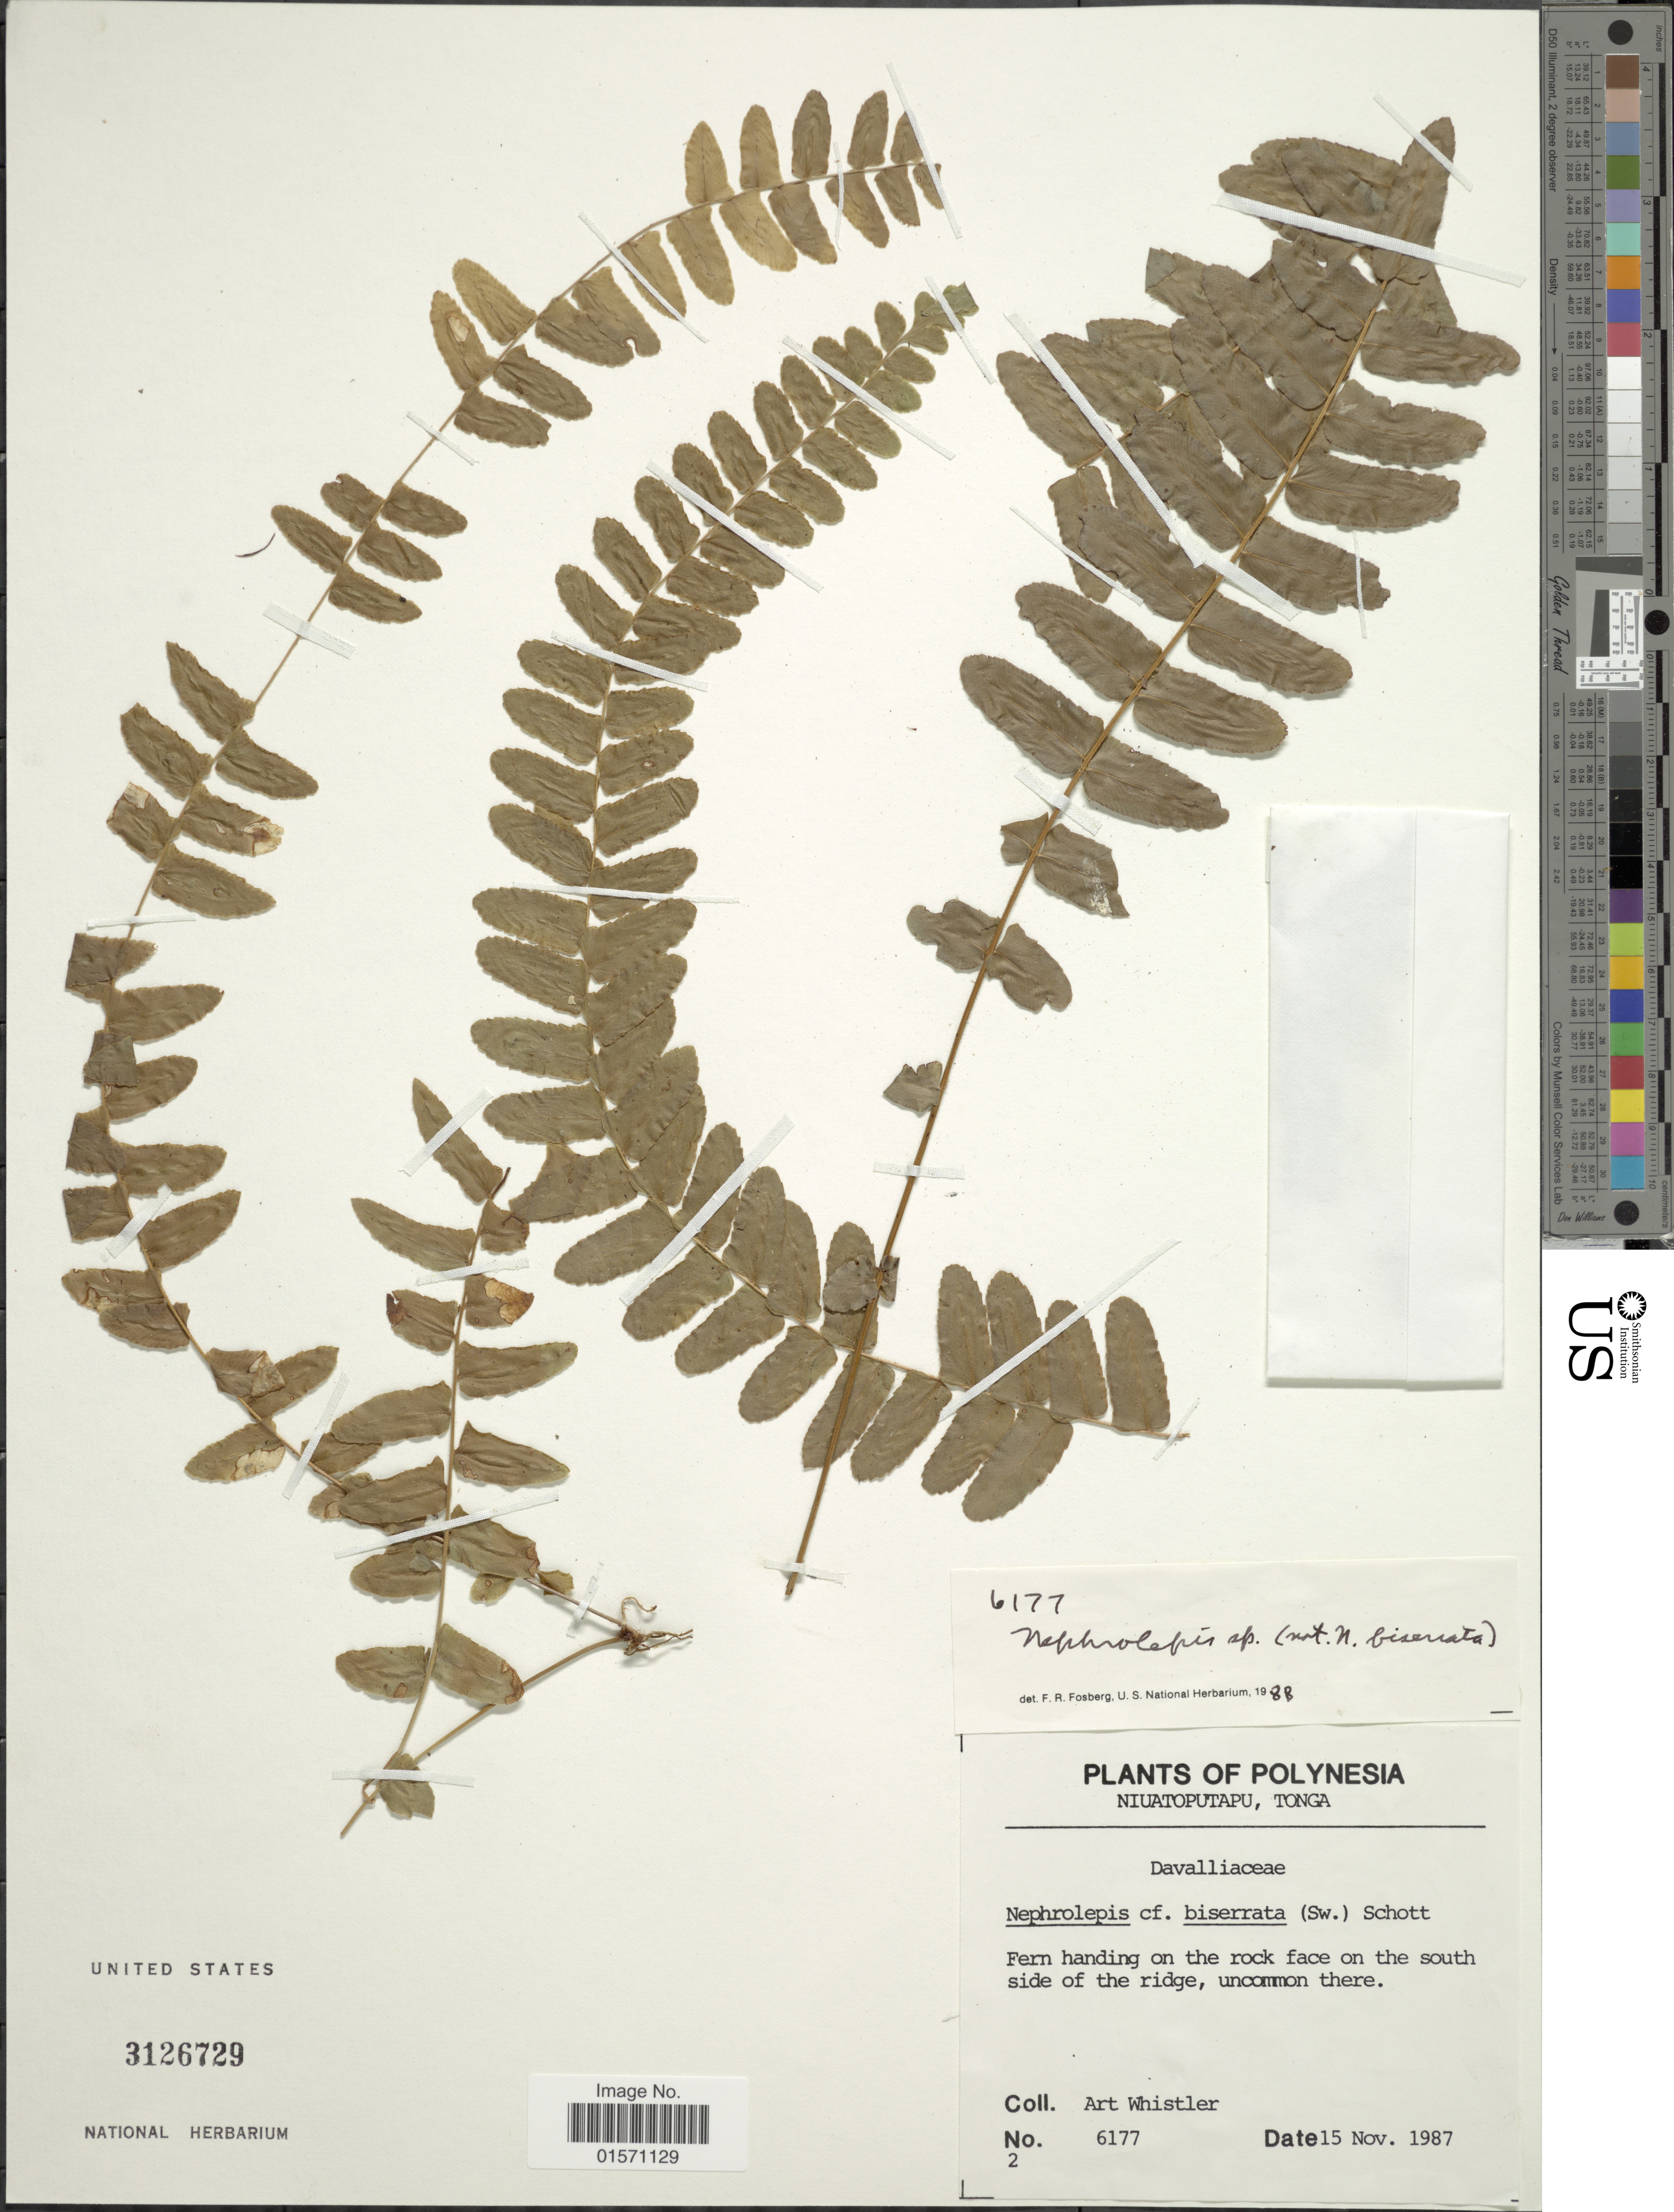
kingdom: Plantae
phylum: Tracheophyta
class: Polypodiopsida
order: Polypodiales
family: Nephrolepidaceae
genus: Nephrolepis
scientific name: Nephrolepis sp.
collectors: A. Whistler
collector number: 6177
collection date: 1987-11-15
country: Tonga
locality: Polynesia. Niuatoputapu, Tonga. south side of the ridge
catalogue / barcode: US 3126729